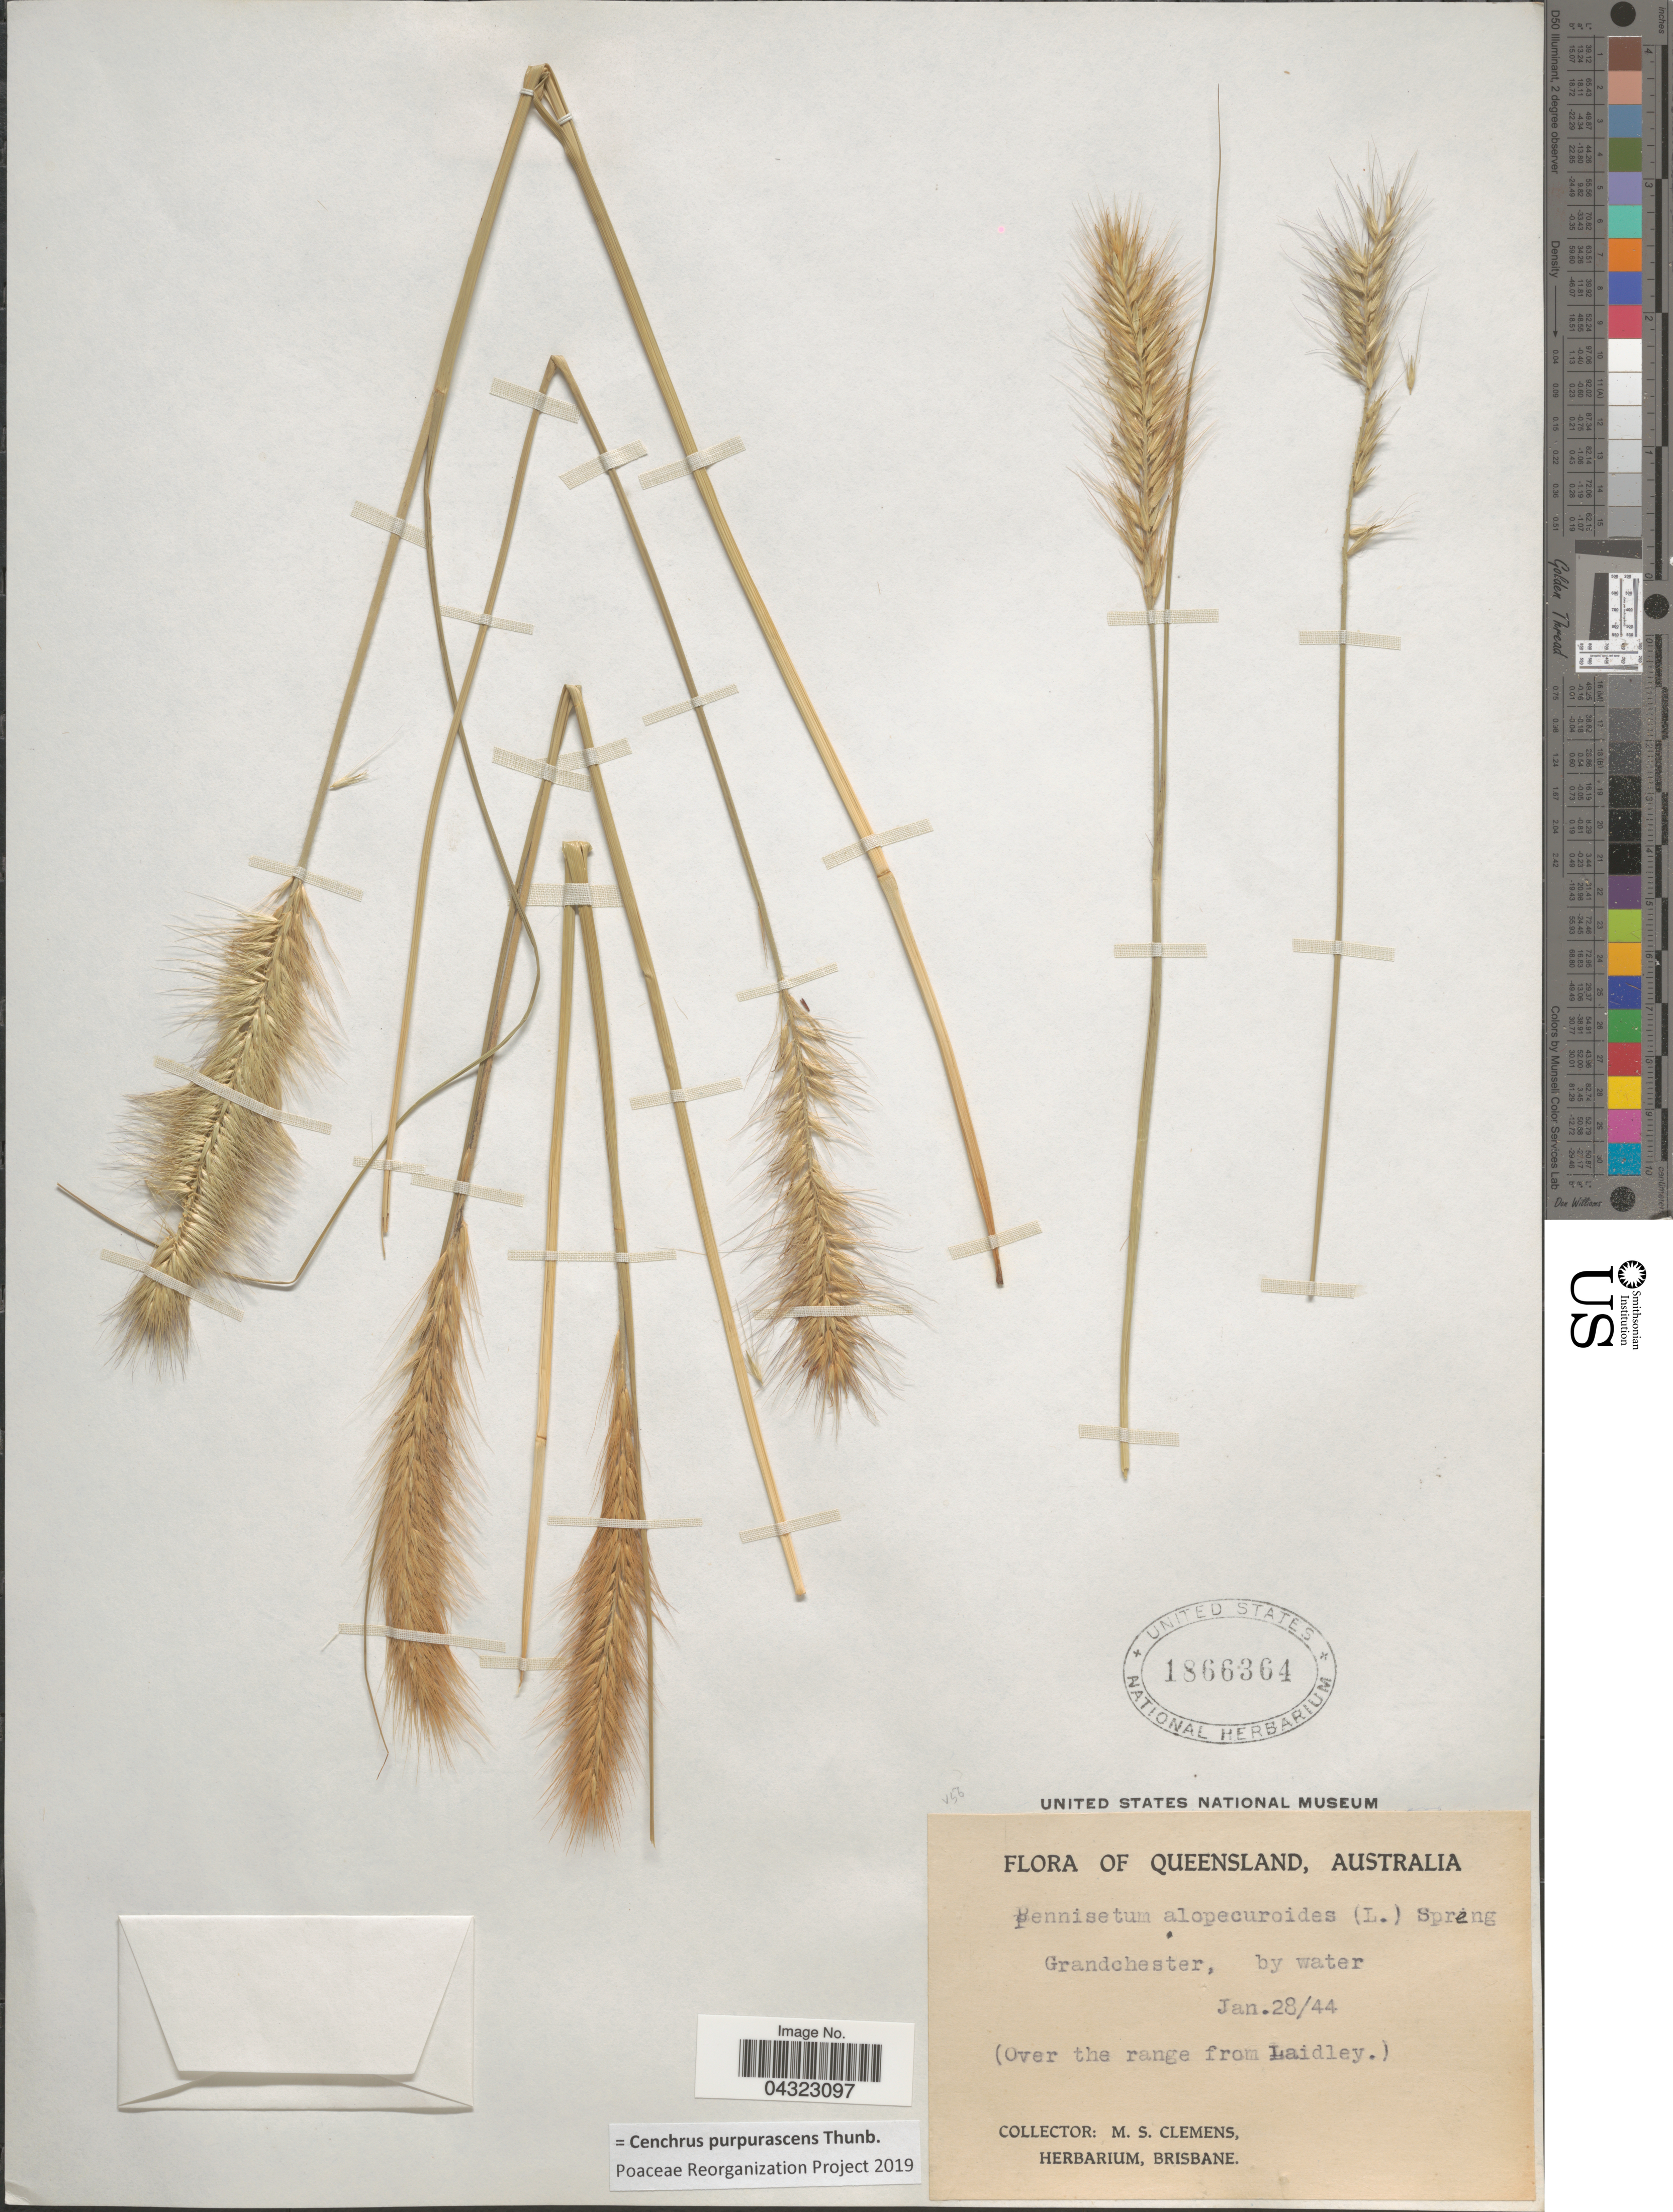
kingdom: Plantae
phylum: Tracheophyta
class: Liliopsida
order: Poales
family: Poaceae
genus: Cenchrus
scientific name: Cenchrus purpurascens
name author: Thunb.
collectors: M. S. Clemens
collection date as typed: Transcribed d/m/y: 28/1/44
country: Australia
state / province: Queensland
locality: Grandchester, by water. (Over the range from Laidley.)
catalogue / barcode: US 1866364